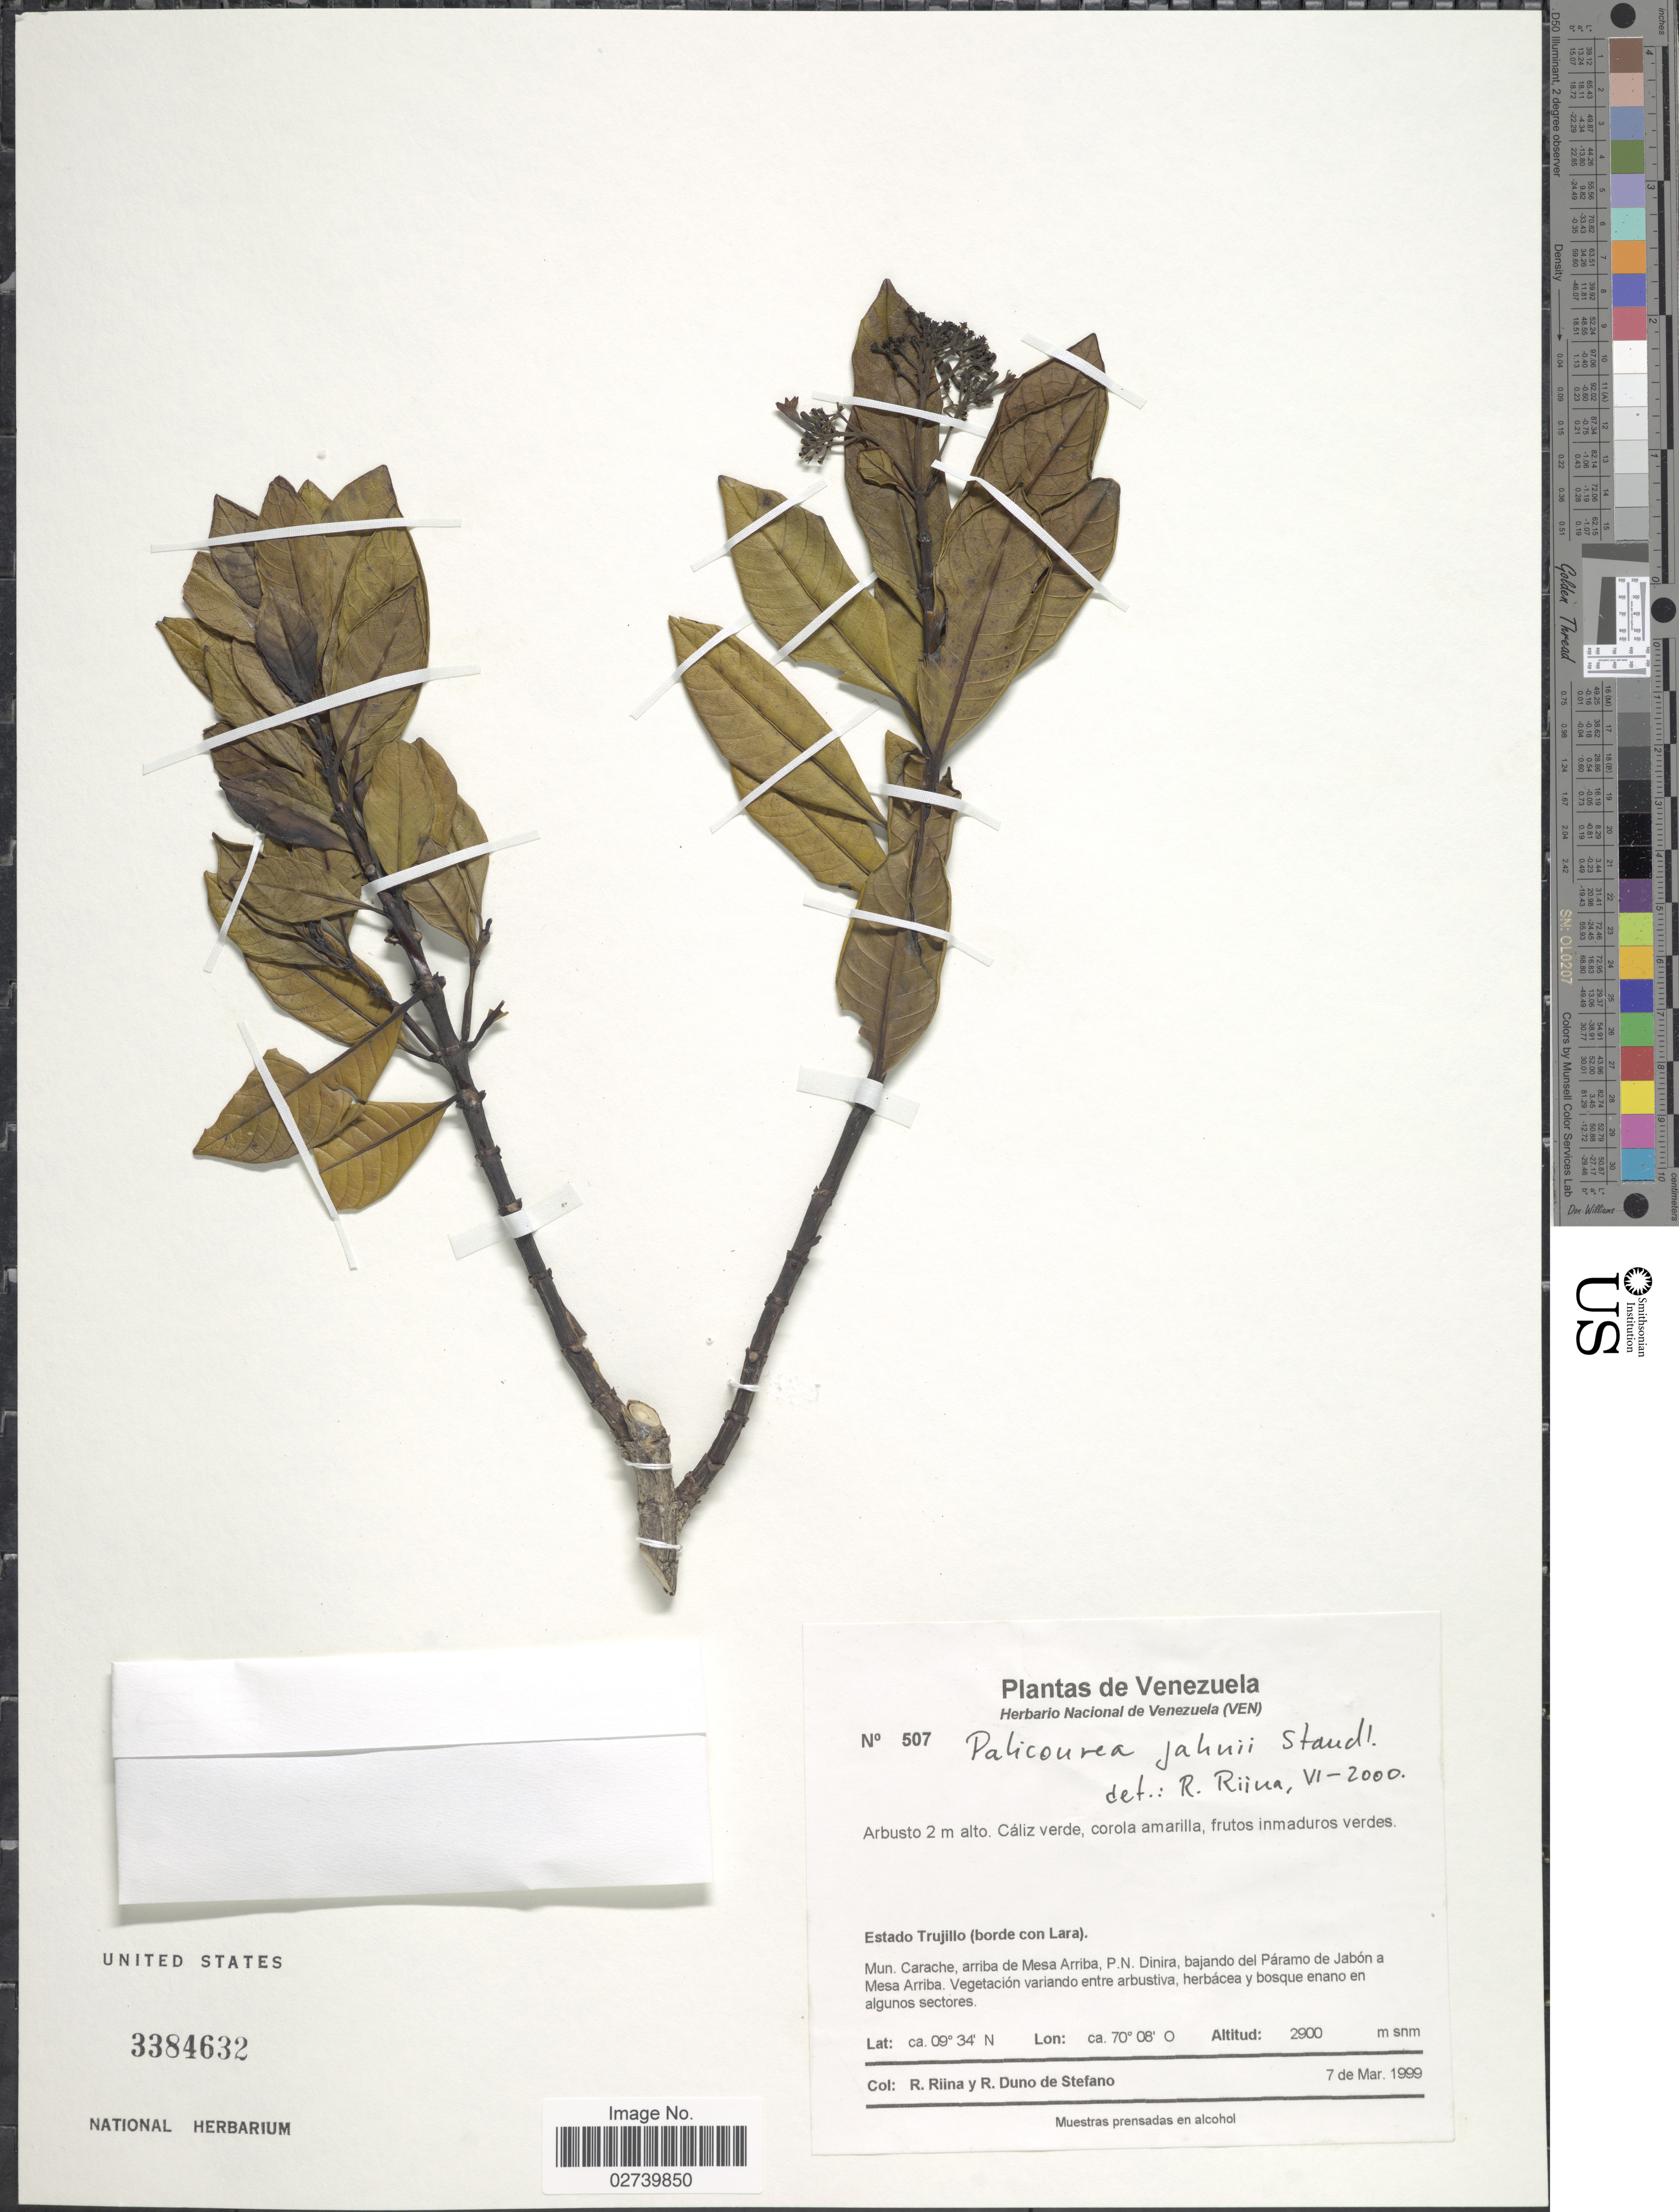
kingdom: Plantae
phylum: Tracheophyta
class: Magnoliopsida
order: Gentianales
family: Rubiaceae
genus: Palicourea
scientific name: Palicourea jahnii Standl.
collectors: R. Riina & R. Duno de Stefano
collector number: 507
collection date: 1999-03-07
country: Venezuela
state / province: Lara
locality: Estado Trujillo (borde con Lara). Mun. Carache, arriba de Mesa Arriba, P.N. Dinira, bajando del Páramo de Jabón a Mesa Arriba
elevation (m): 2900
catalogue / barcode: US 3384632